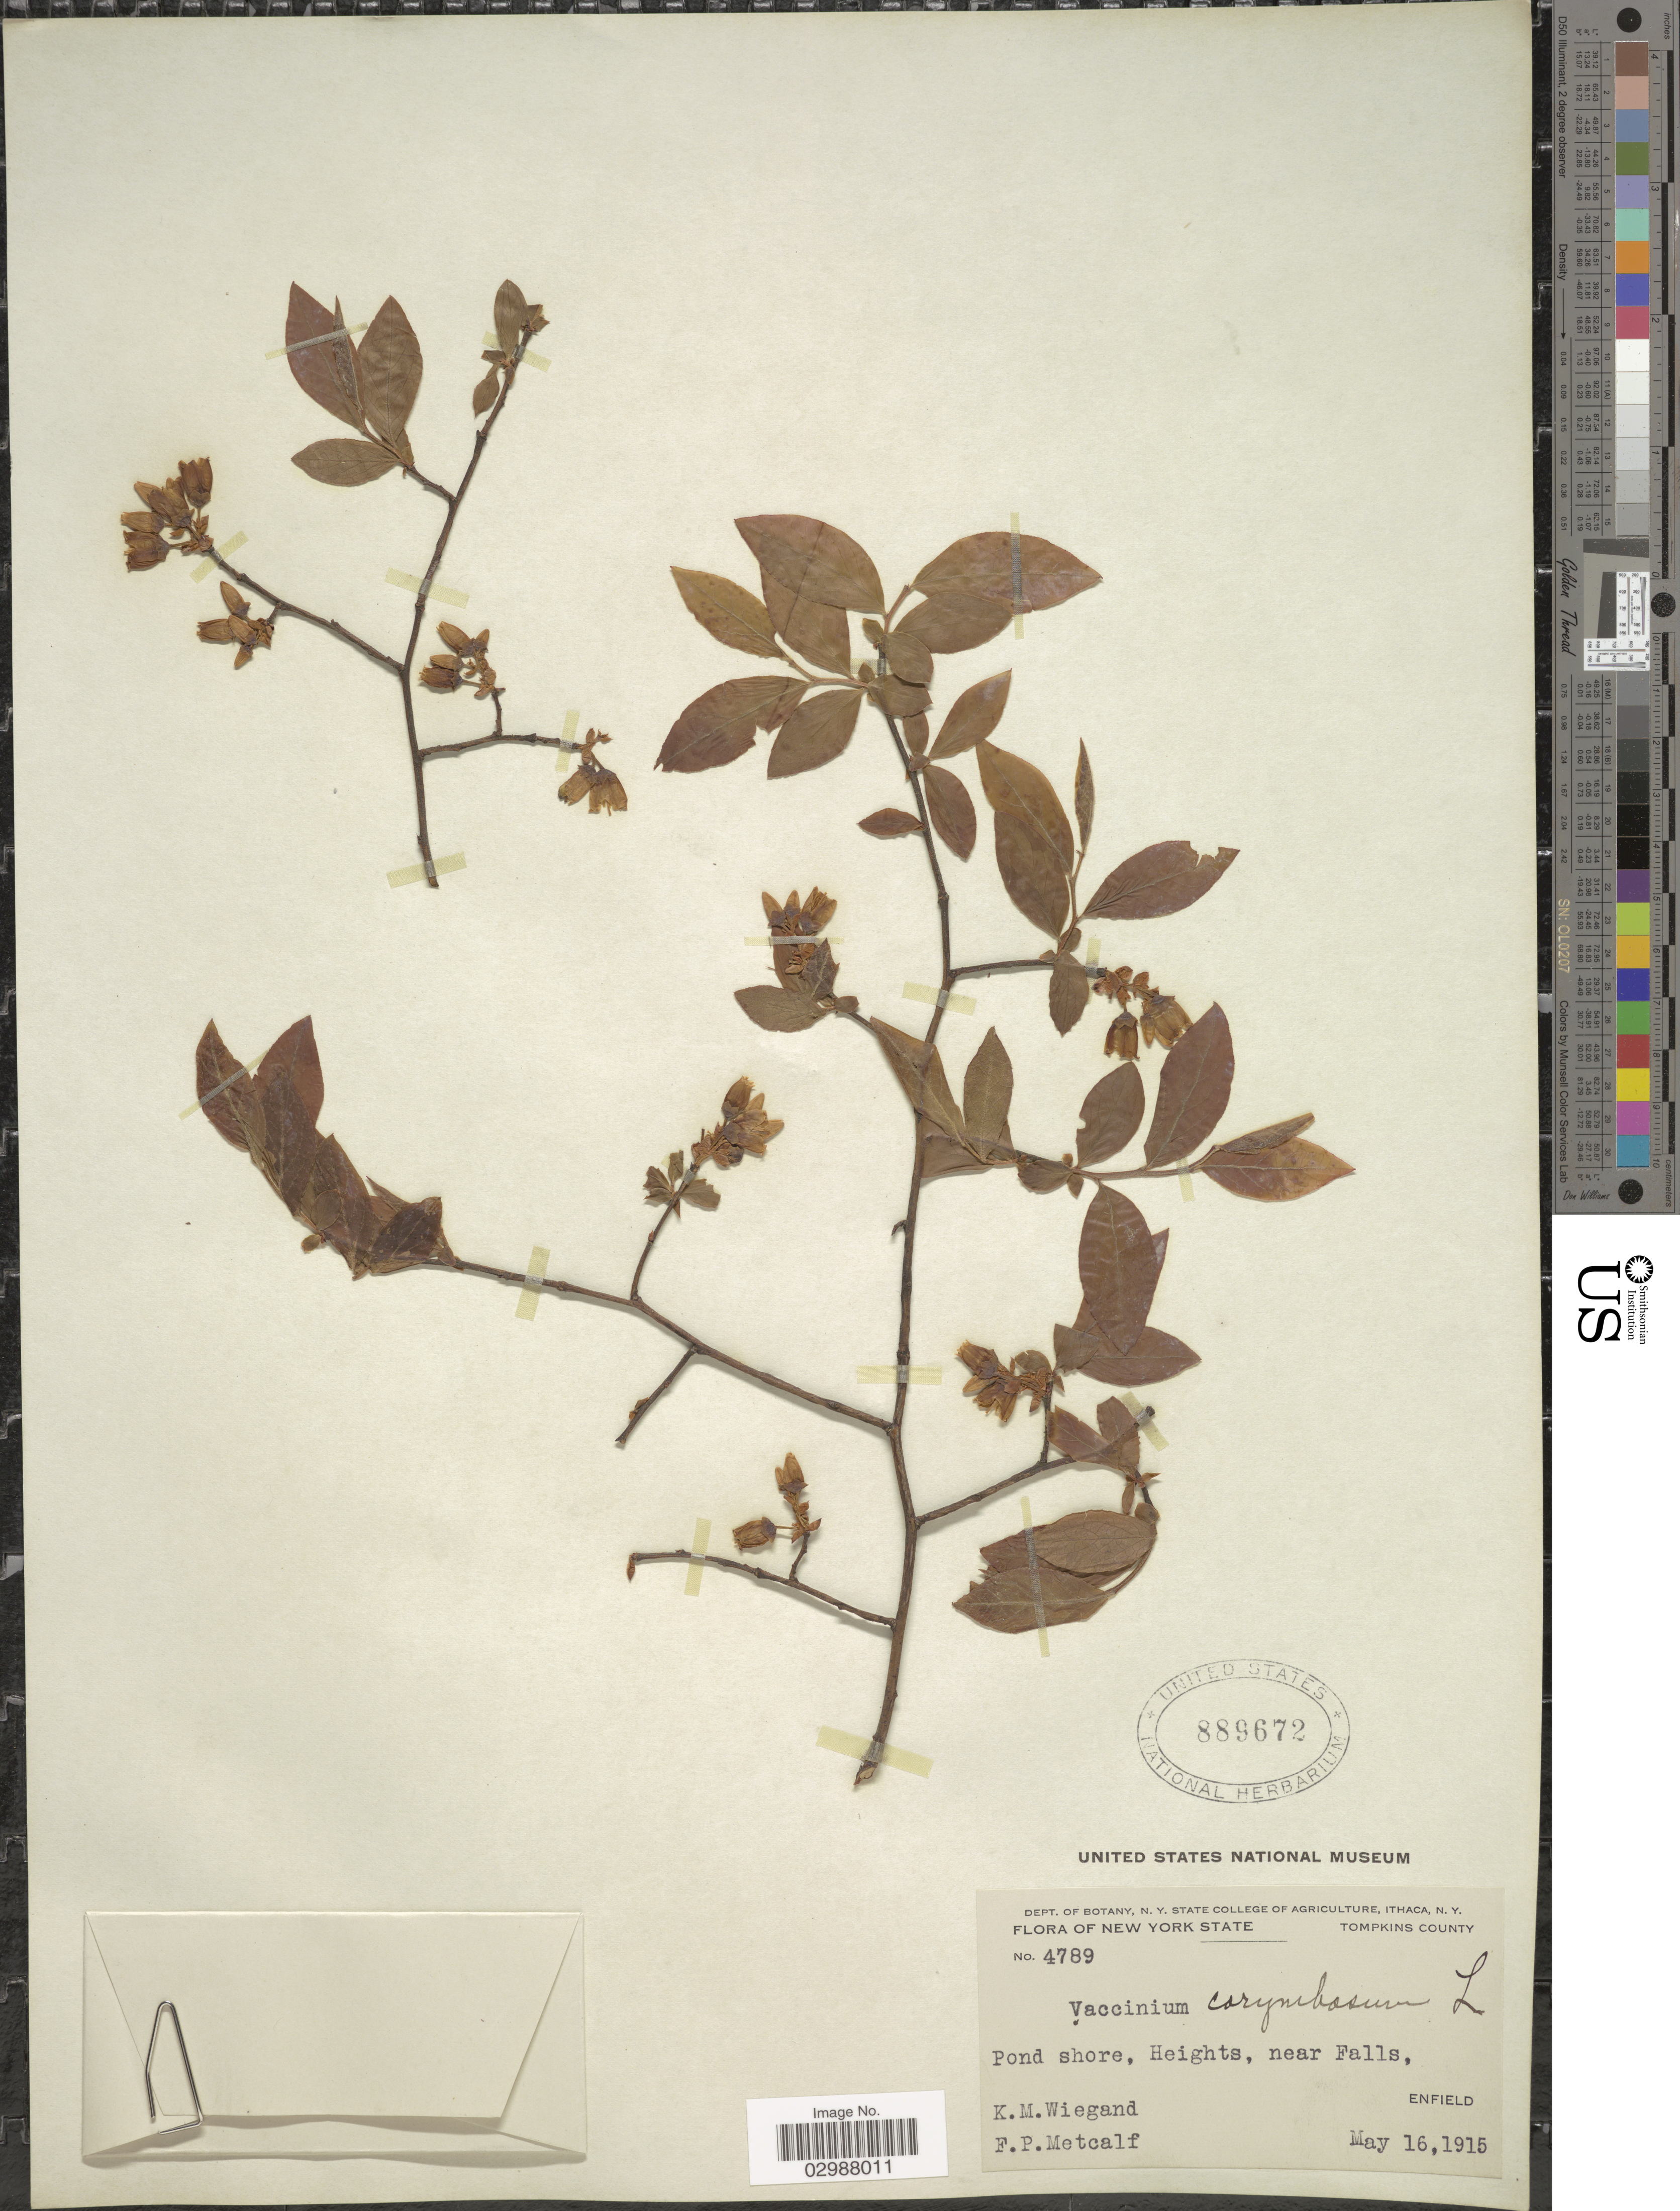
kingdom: Plantae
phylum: Tracheophyta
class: Magnoliopsida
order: Ericales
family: Ericaceae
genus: Vaccinium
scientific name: Vaccinium corymbosum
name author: L.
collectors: K. M. Wiegand & F. Metcalf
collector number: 4789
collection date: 1915-05-16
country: United States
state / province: New York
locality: Tompkins County. Pond shore, Heights, near Falls, Enfield.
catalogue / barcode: US 889672